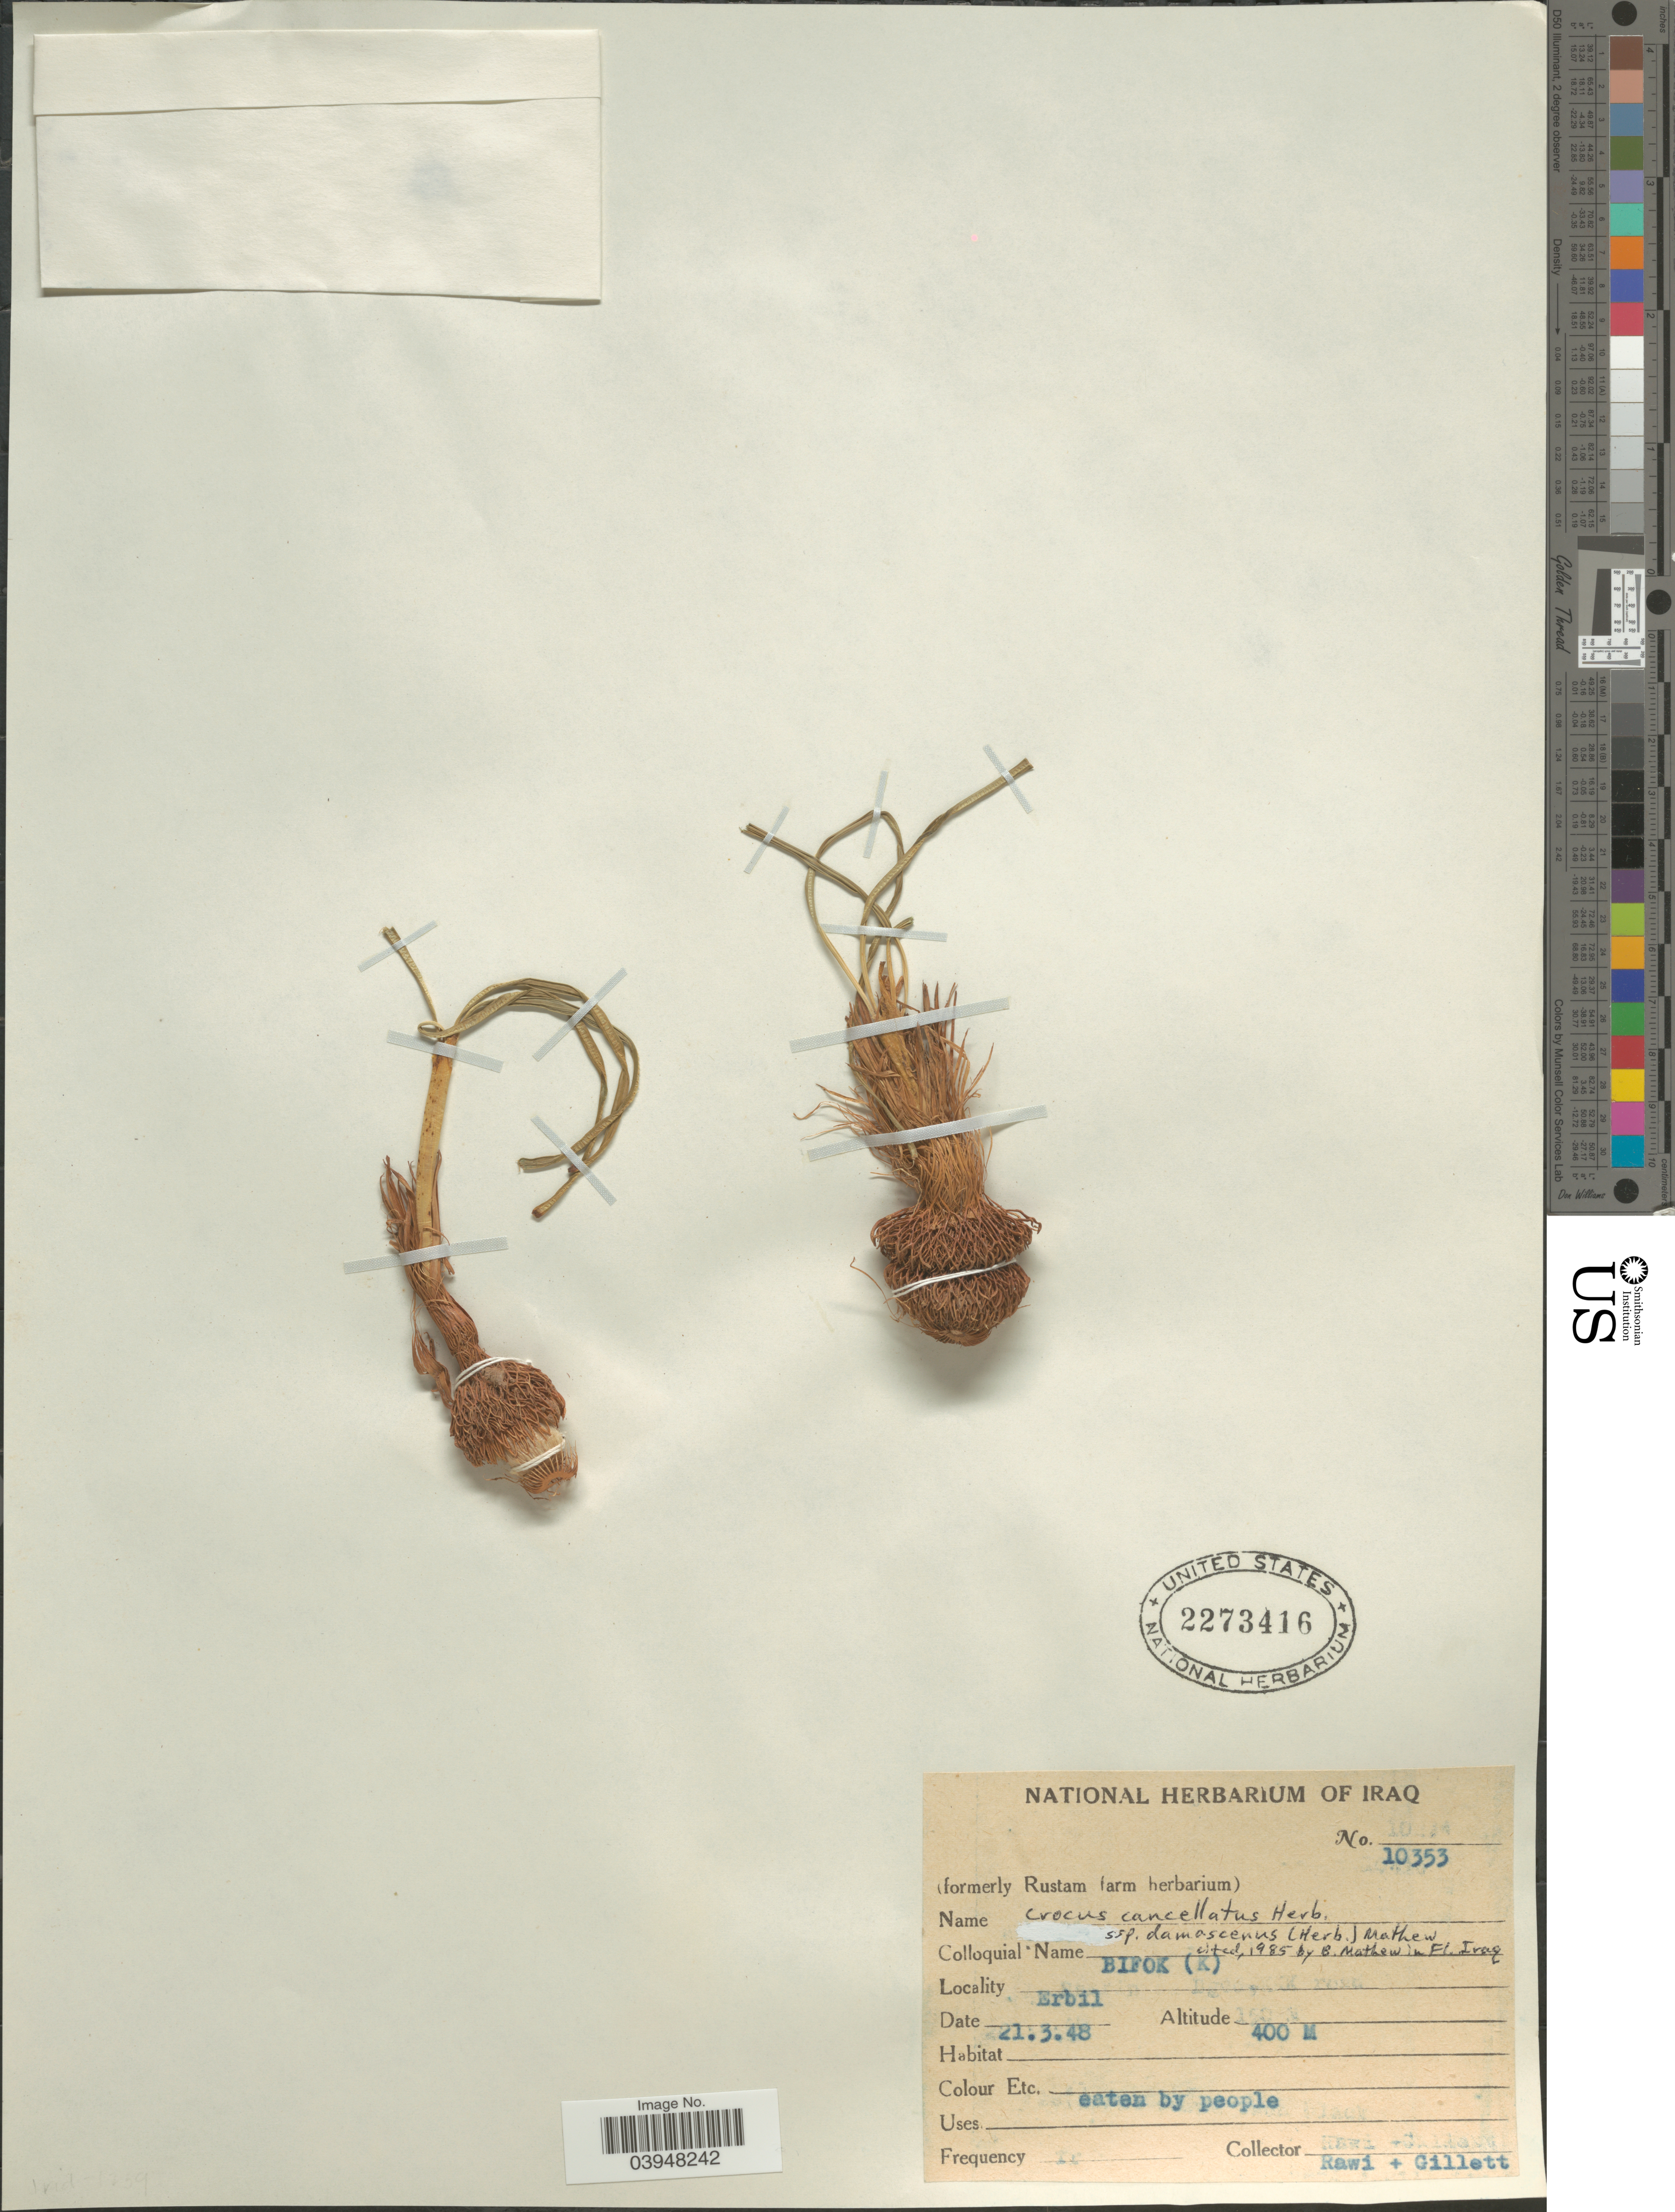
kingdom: Plantae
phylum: Tracheophyta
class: Liliopsida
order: Asparagales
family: Iridaceae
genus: Crocus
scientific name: Crocus cancellatus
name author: Herb.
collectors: -. Rawi & Gillett, --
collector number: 10353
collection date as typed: Transcribed d/m/y: 21/3/48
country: Iraq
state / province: Arbīl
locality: Erbil.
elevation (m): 400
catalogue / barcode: US 2273416